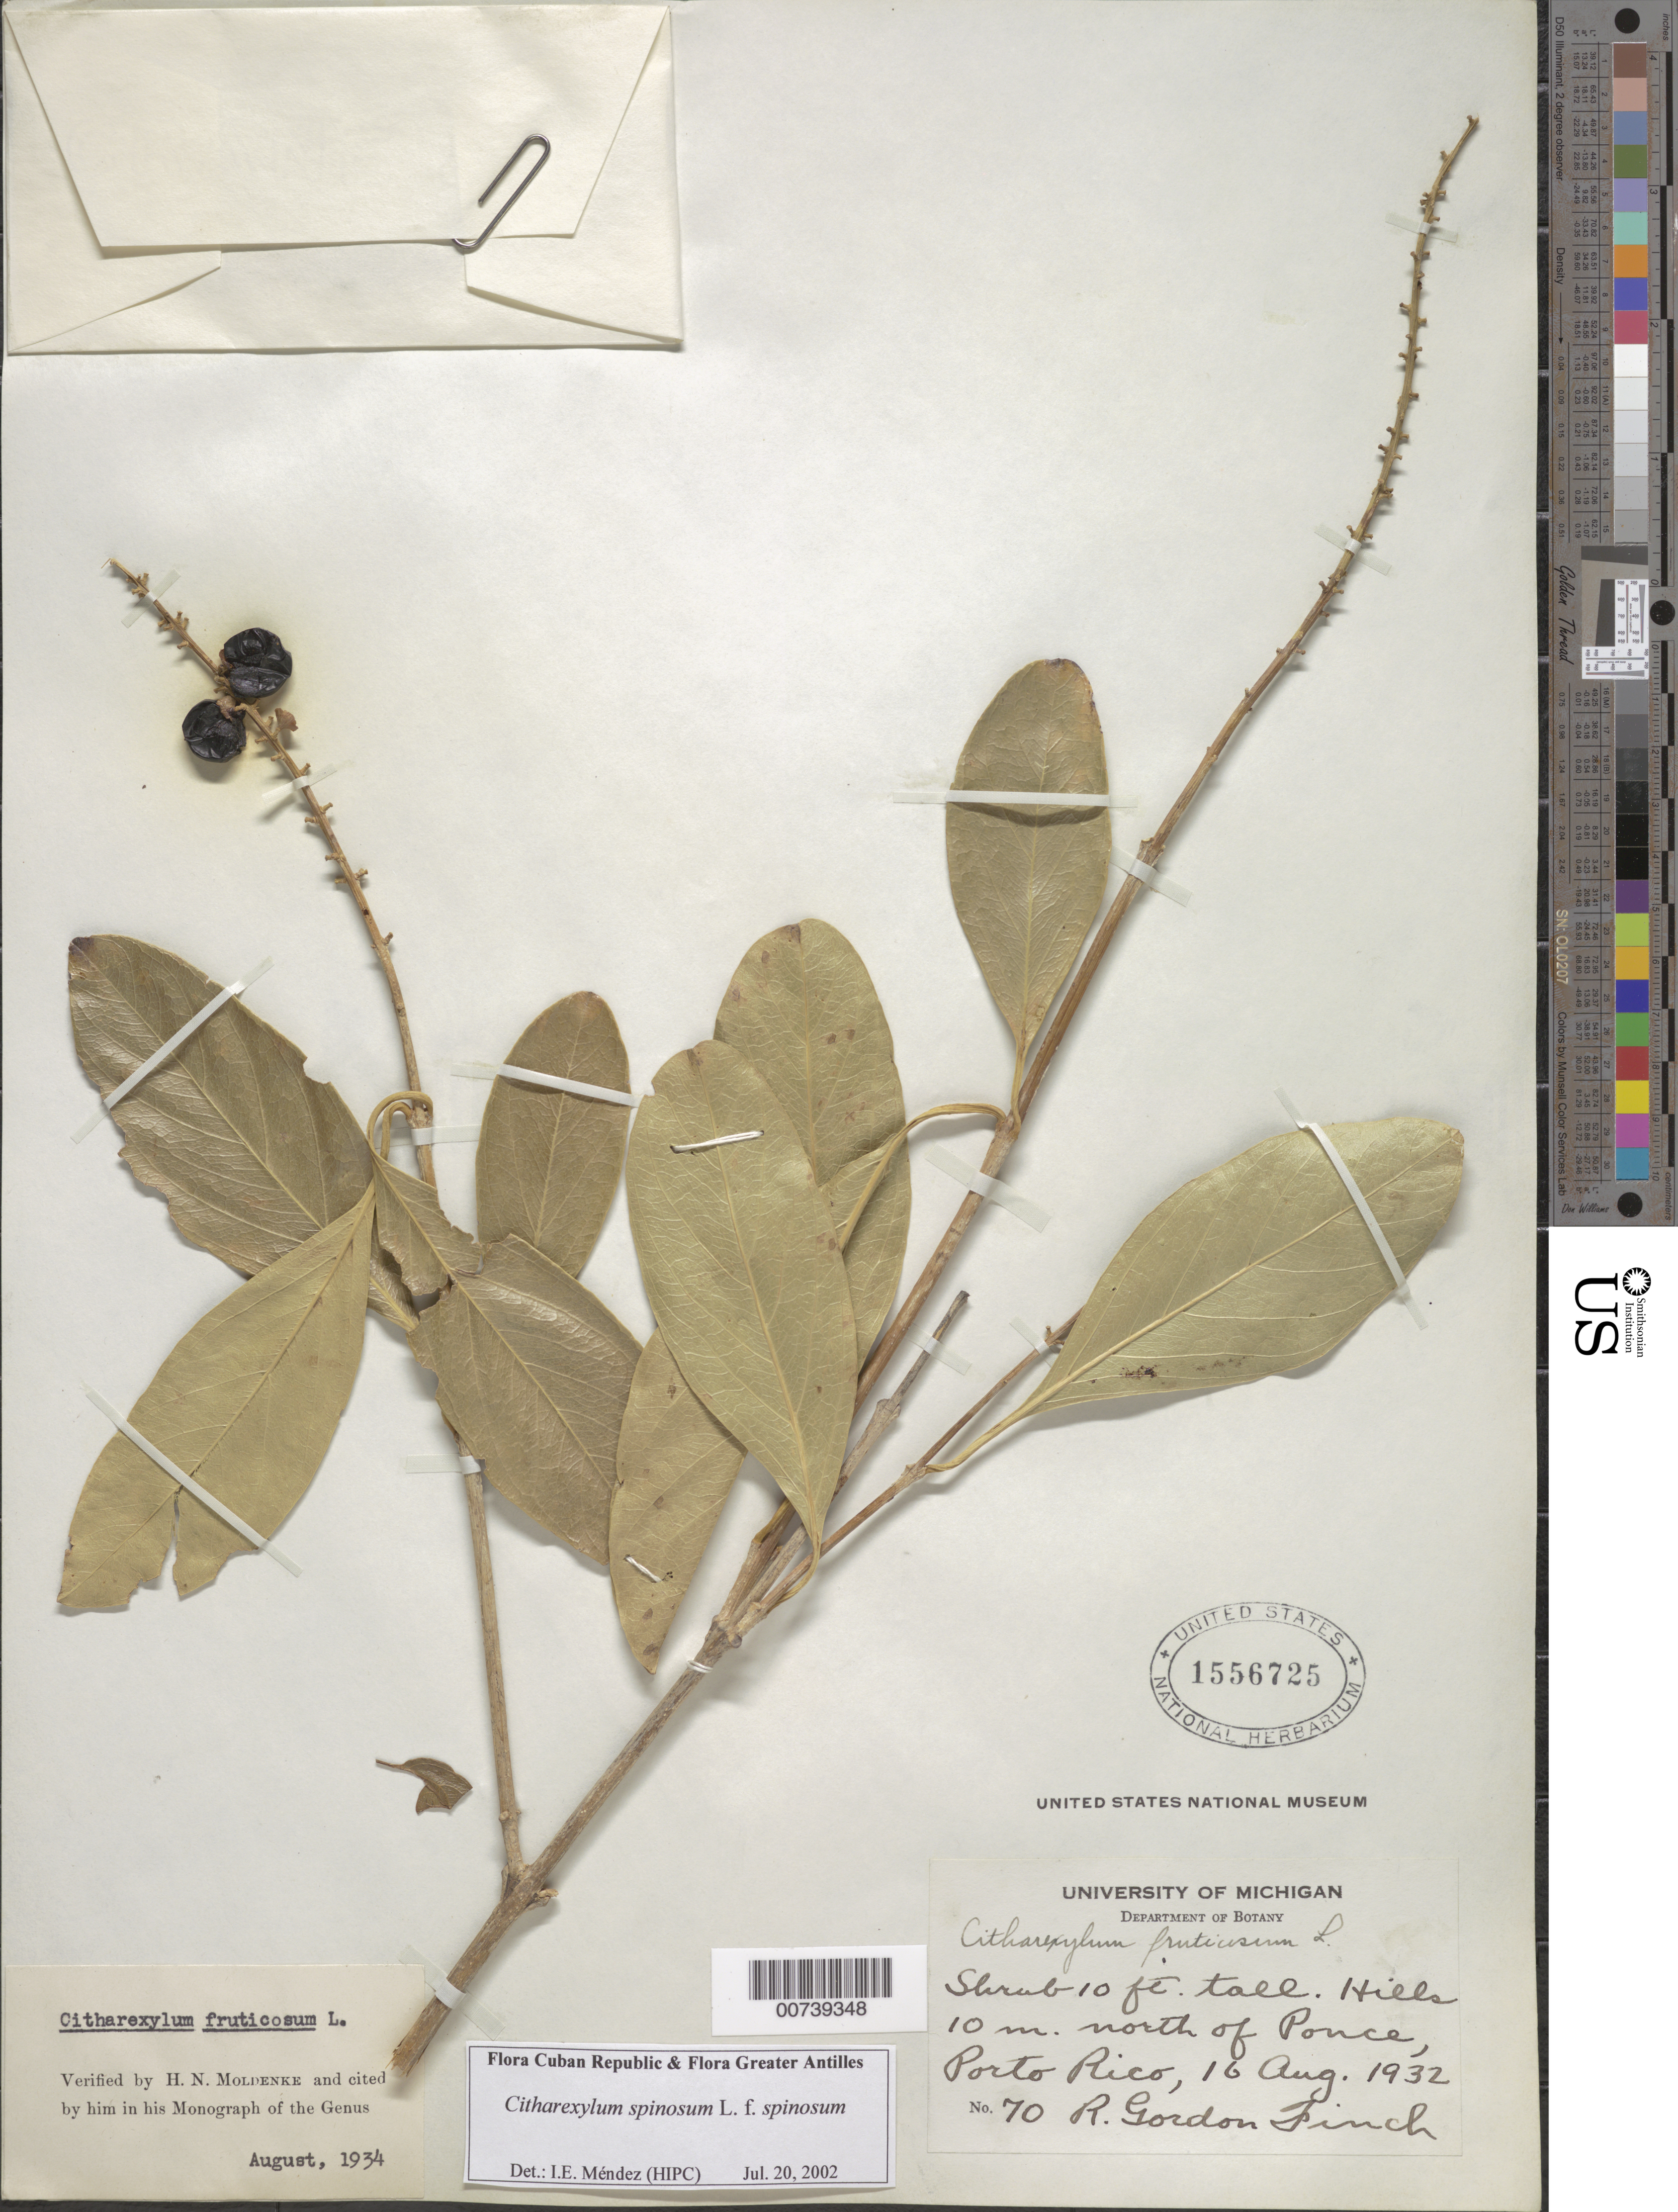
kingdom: Plantae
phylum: Tracheophyta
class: Magnoliopsida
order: Lamiales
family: Verbenaceae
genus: Citharexylum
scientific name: Citharexylum spinosum f. spinosum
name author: L.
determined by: Méndez, Isidro E., (HIPC)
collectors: R. Finch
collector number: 70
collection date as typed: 16 Aug 1932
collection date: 1932-08-16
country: Puerto Rico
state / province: Ponce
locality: Hills 10 mi N of Ponce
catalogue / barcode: US 1556725